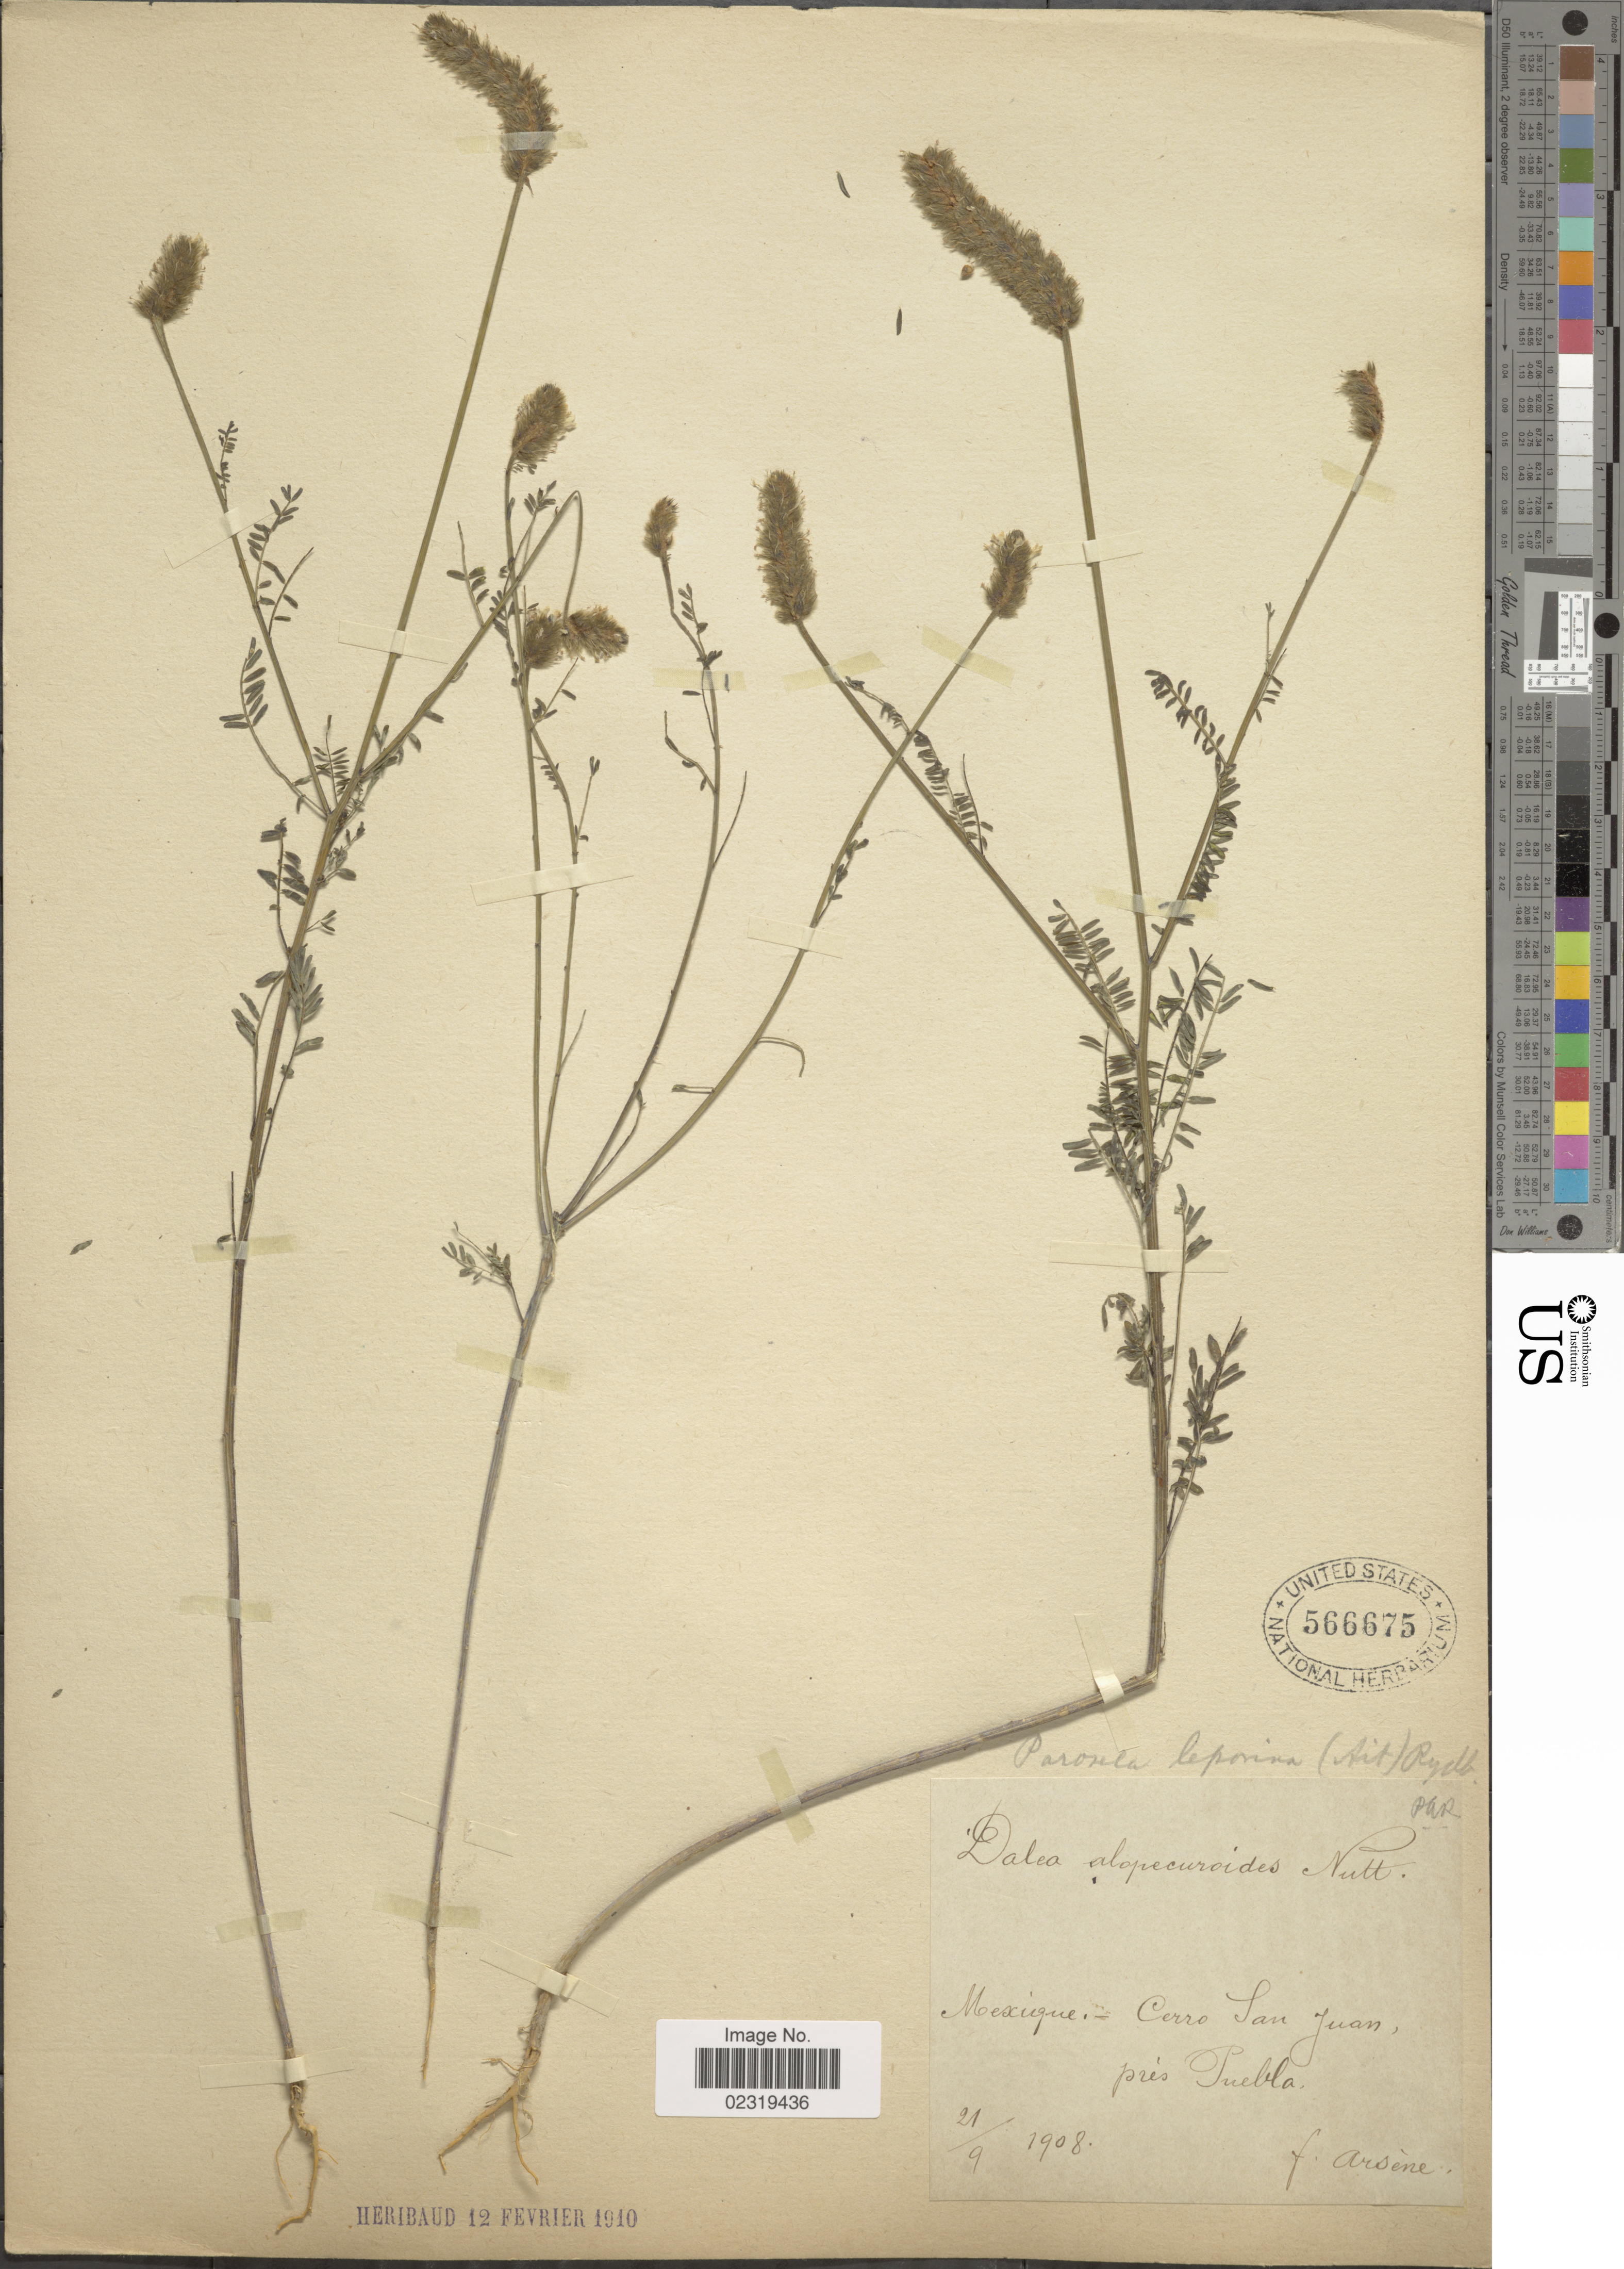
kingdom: Plantae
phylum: Tracheophyta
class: Magnoliopsida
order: Fabales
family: Fabaceae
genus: Dalea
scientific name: Dalea leporina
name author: (Aiton) Bullock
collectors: F. Arsène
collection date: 1908-09-21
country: Mexico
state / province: Puebla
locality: Cerro San Juan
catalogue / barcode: US 566675